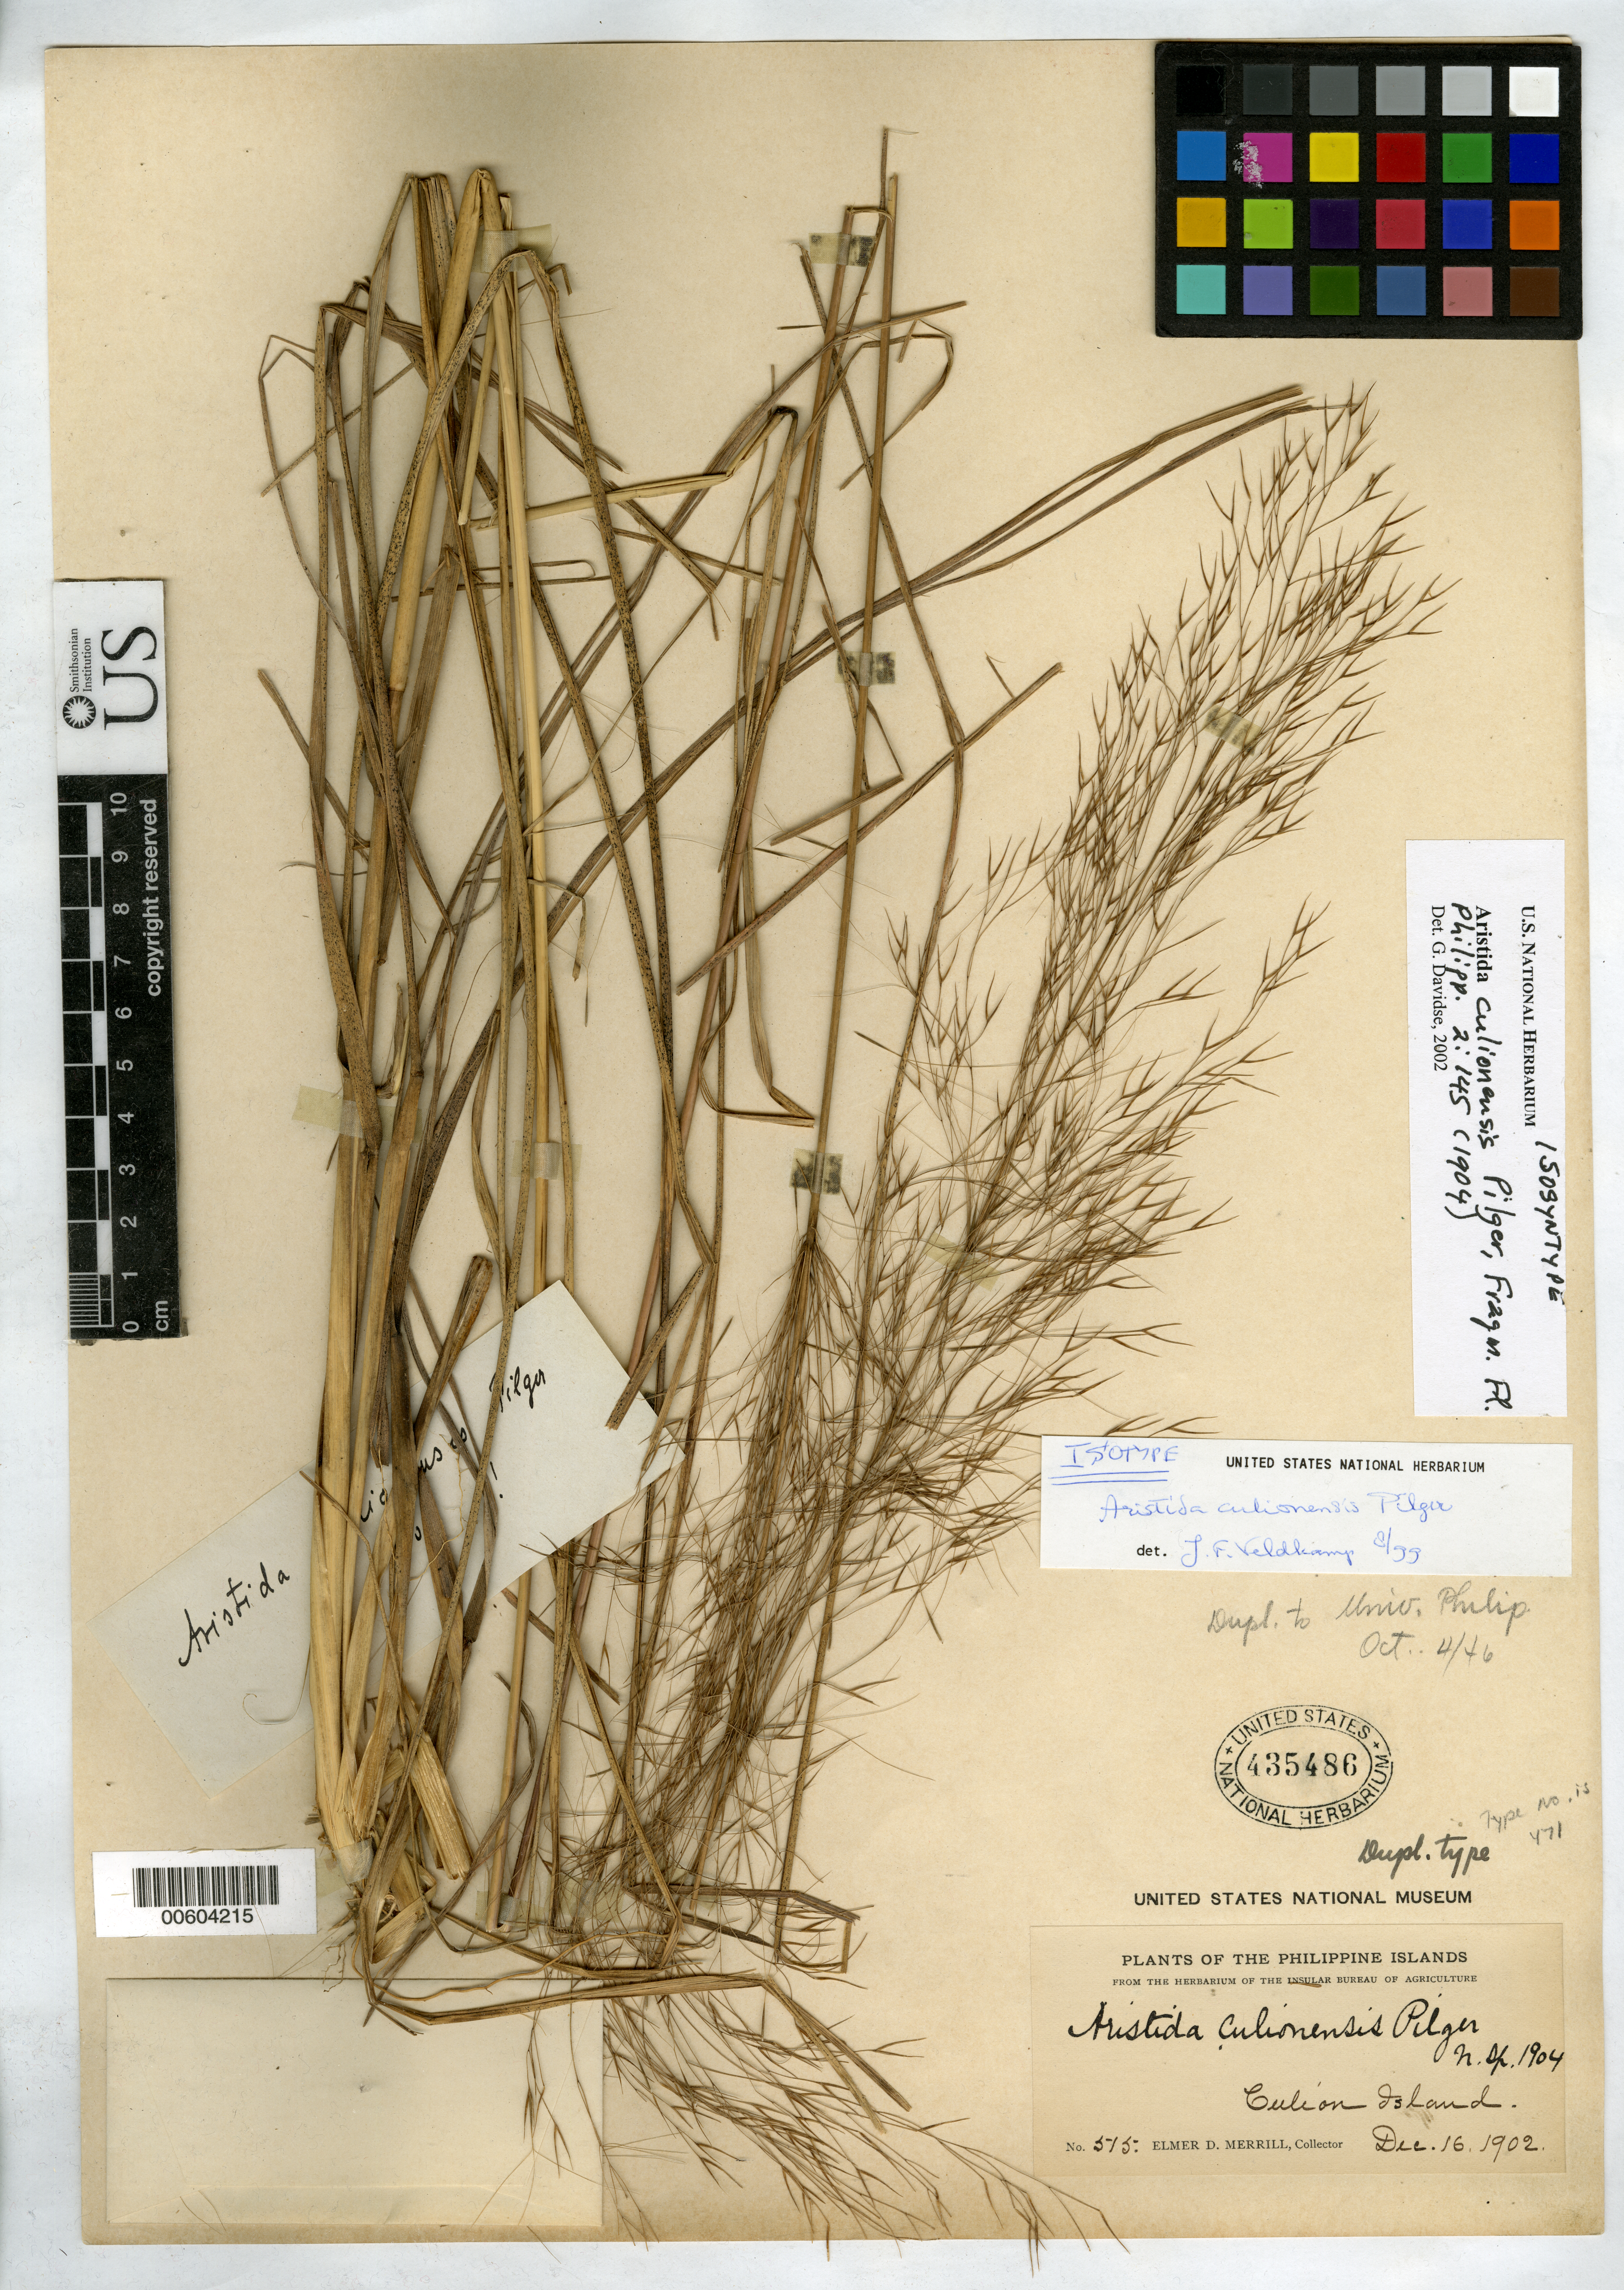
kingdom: Plantae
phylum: Tracheophyta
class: Liliopsida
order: Poales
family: Poaceae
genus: Aristida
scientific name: Aristida culionensis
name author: Pilg. in Perkins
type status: Isosyntype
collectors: E. D. Merrill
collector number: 515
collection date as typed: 16 Dec 1902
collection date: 1902-12-16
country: Philippines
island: Culion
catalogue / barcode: US 435486